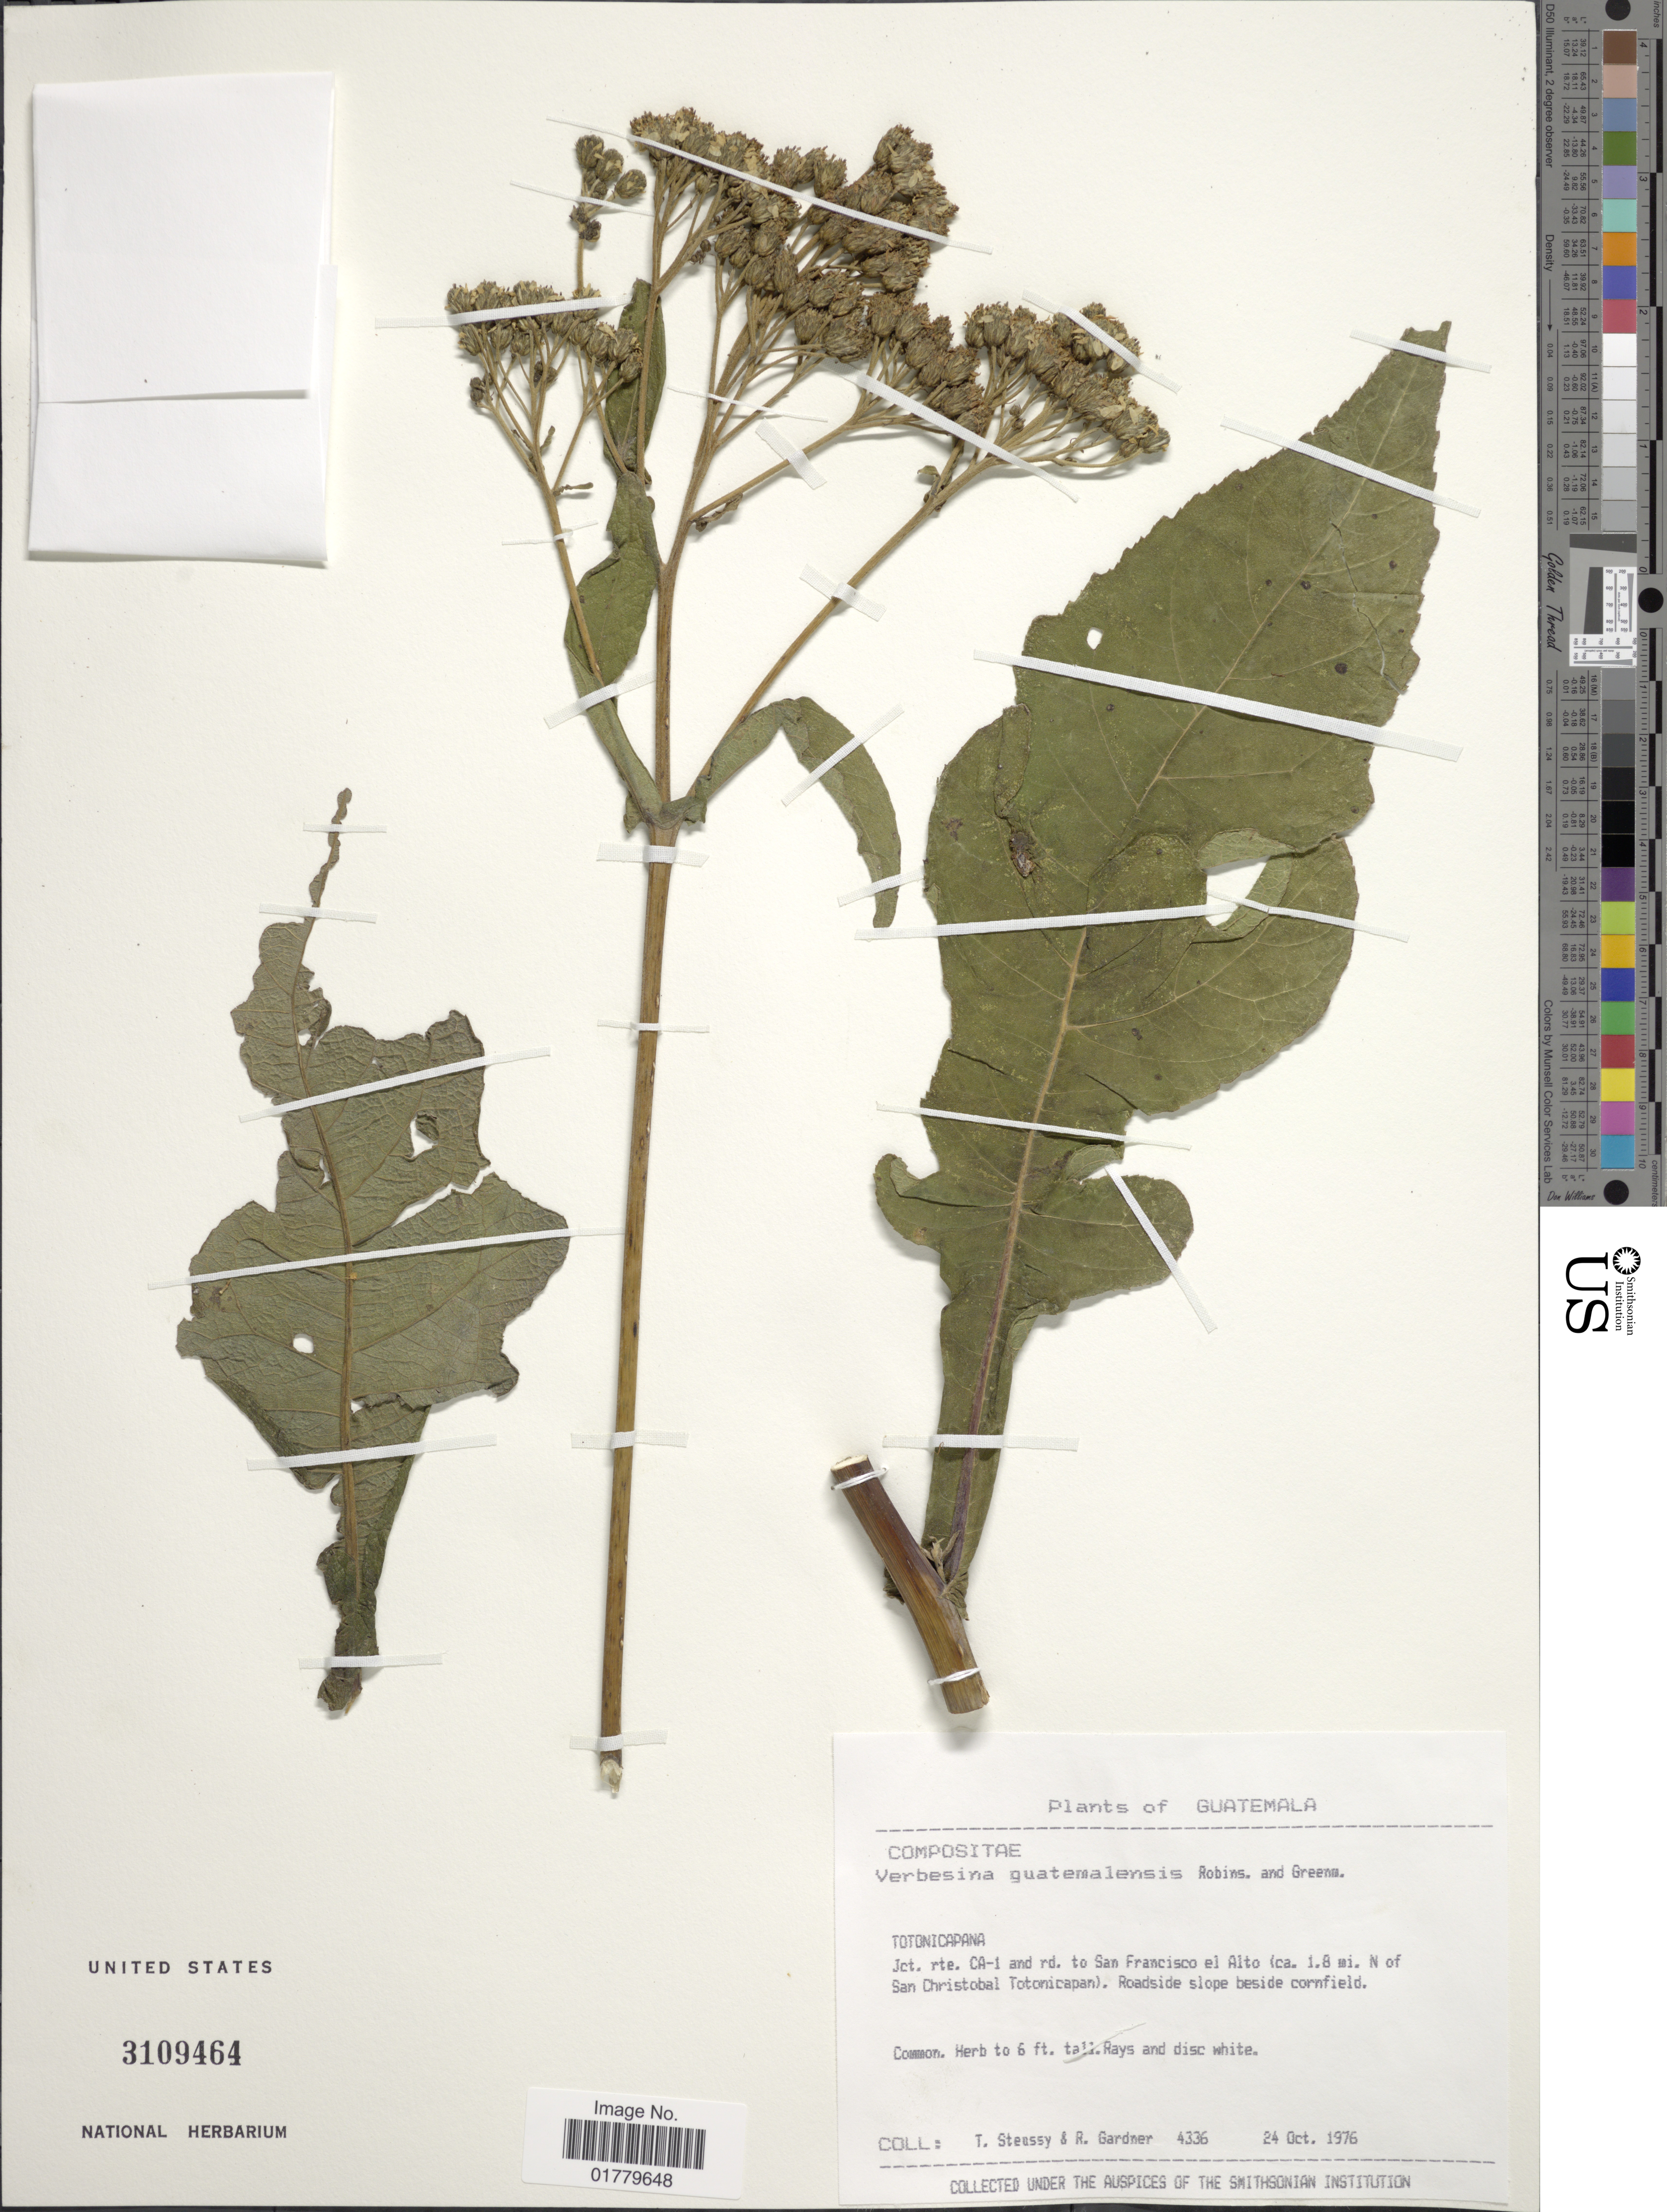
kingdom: Plantae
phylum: Tracheophyta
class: Magnoliopsida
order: Asterales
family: Asteraceae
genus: Verbesina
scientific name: Verbesina guatemalensis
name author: B.L. Rob. & Greenm.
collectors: T. Steussy & R. C. Gardner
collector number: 4336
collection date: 1976-10-24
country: Guatemala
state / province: Totonicapan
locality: Totonicapana. Jct. rte. CA-1 and rd. to San Francisco el Alto (ca. 1.8 mi. N of San Christobal Totonicapan). Roadside slope beside cornfield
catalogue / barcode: US 3109464